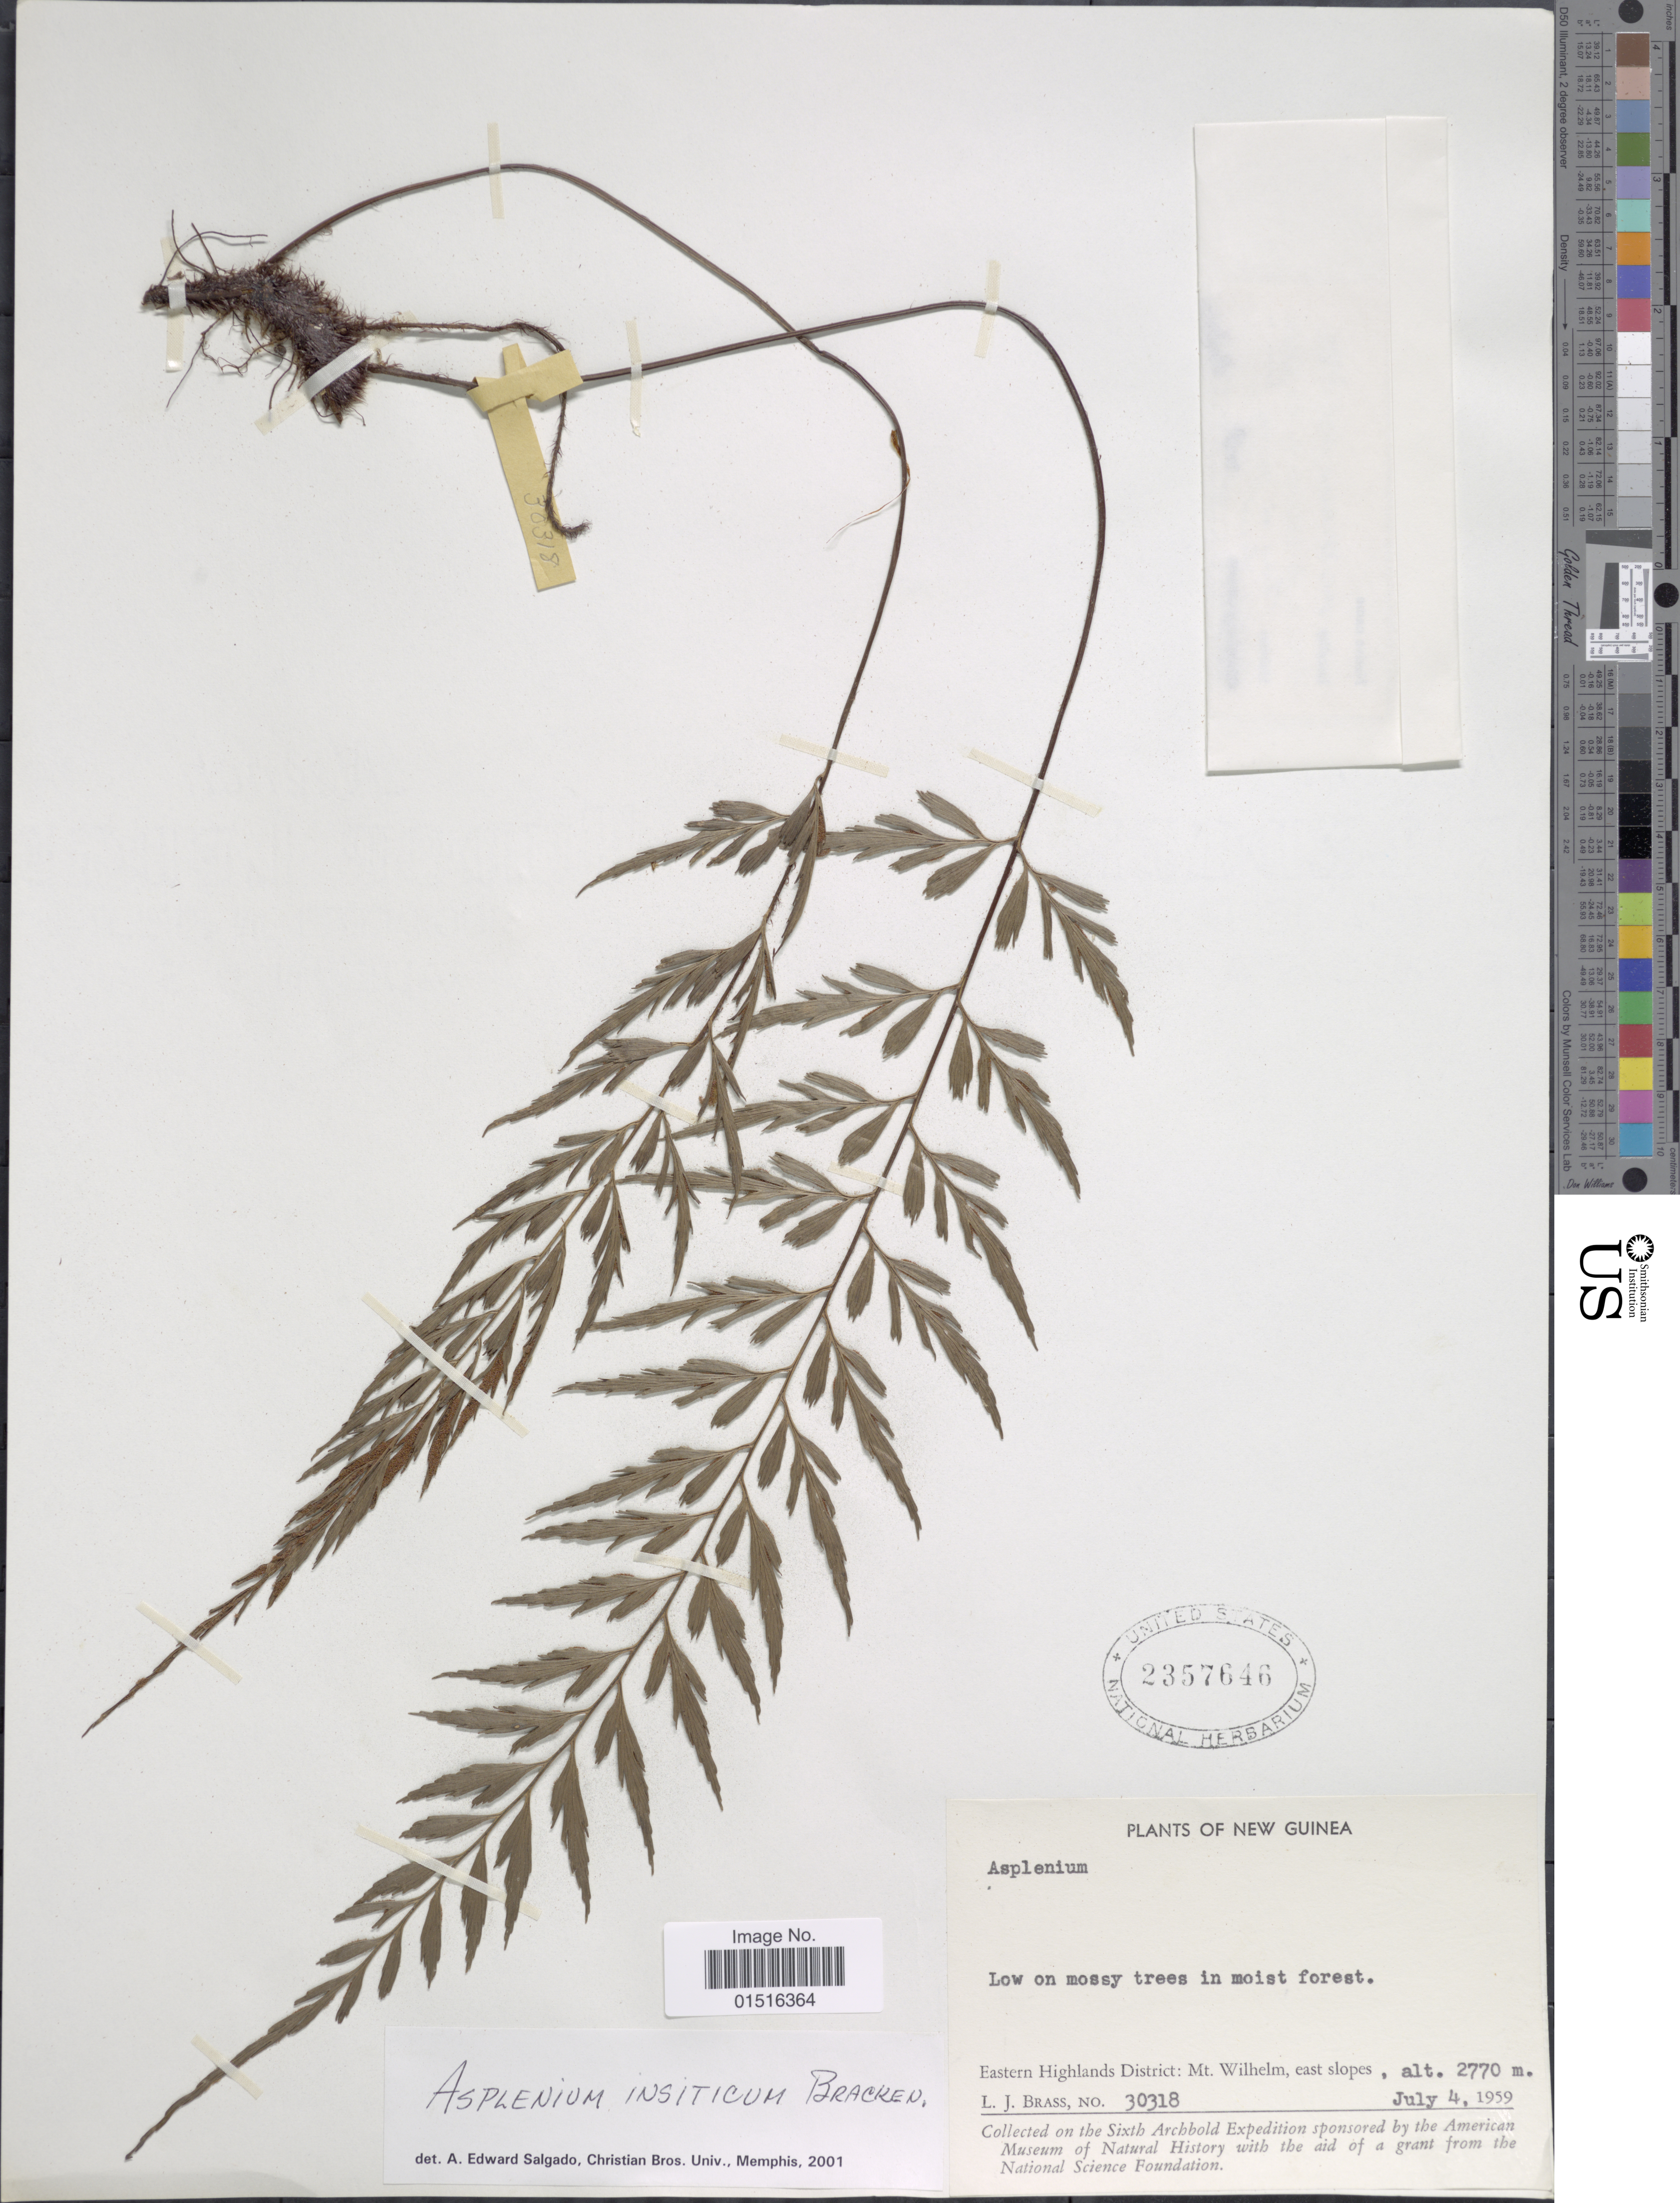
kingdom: Plantae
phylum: Tracheophyta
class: Polypodiopsida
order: Polypodiales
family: Aspleniaceae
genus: Asplenium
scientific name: Asplenium insiticium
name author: Brack. in Wilkes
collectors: L. J. Brass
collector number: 30318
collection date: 1959-07-04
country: Papua New Guinea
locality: New Guinea, Eastern Highlands District: Mt. Wilhelm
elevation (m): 2770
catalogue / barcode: US 2357646